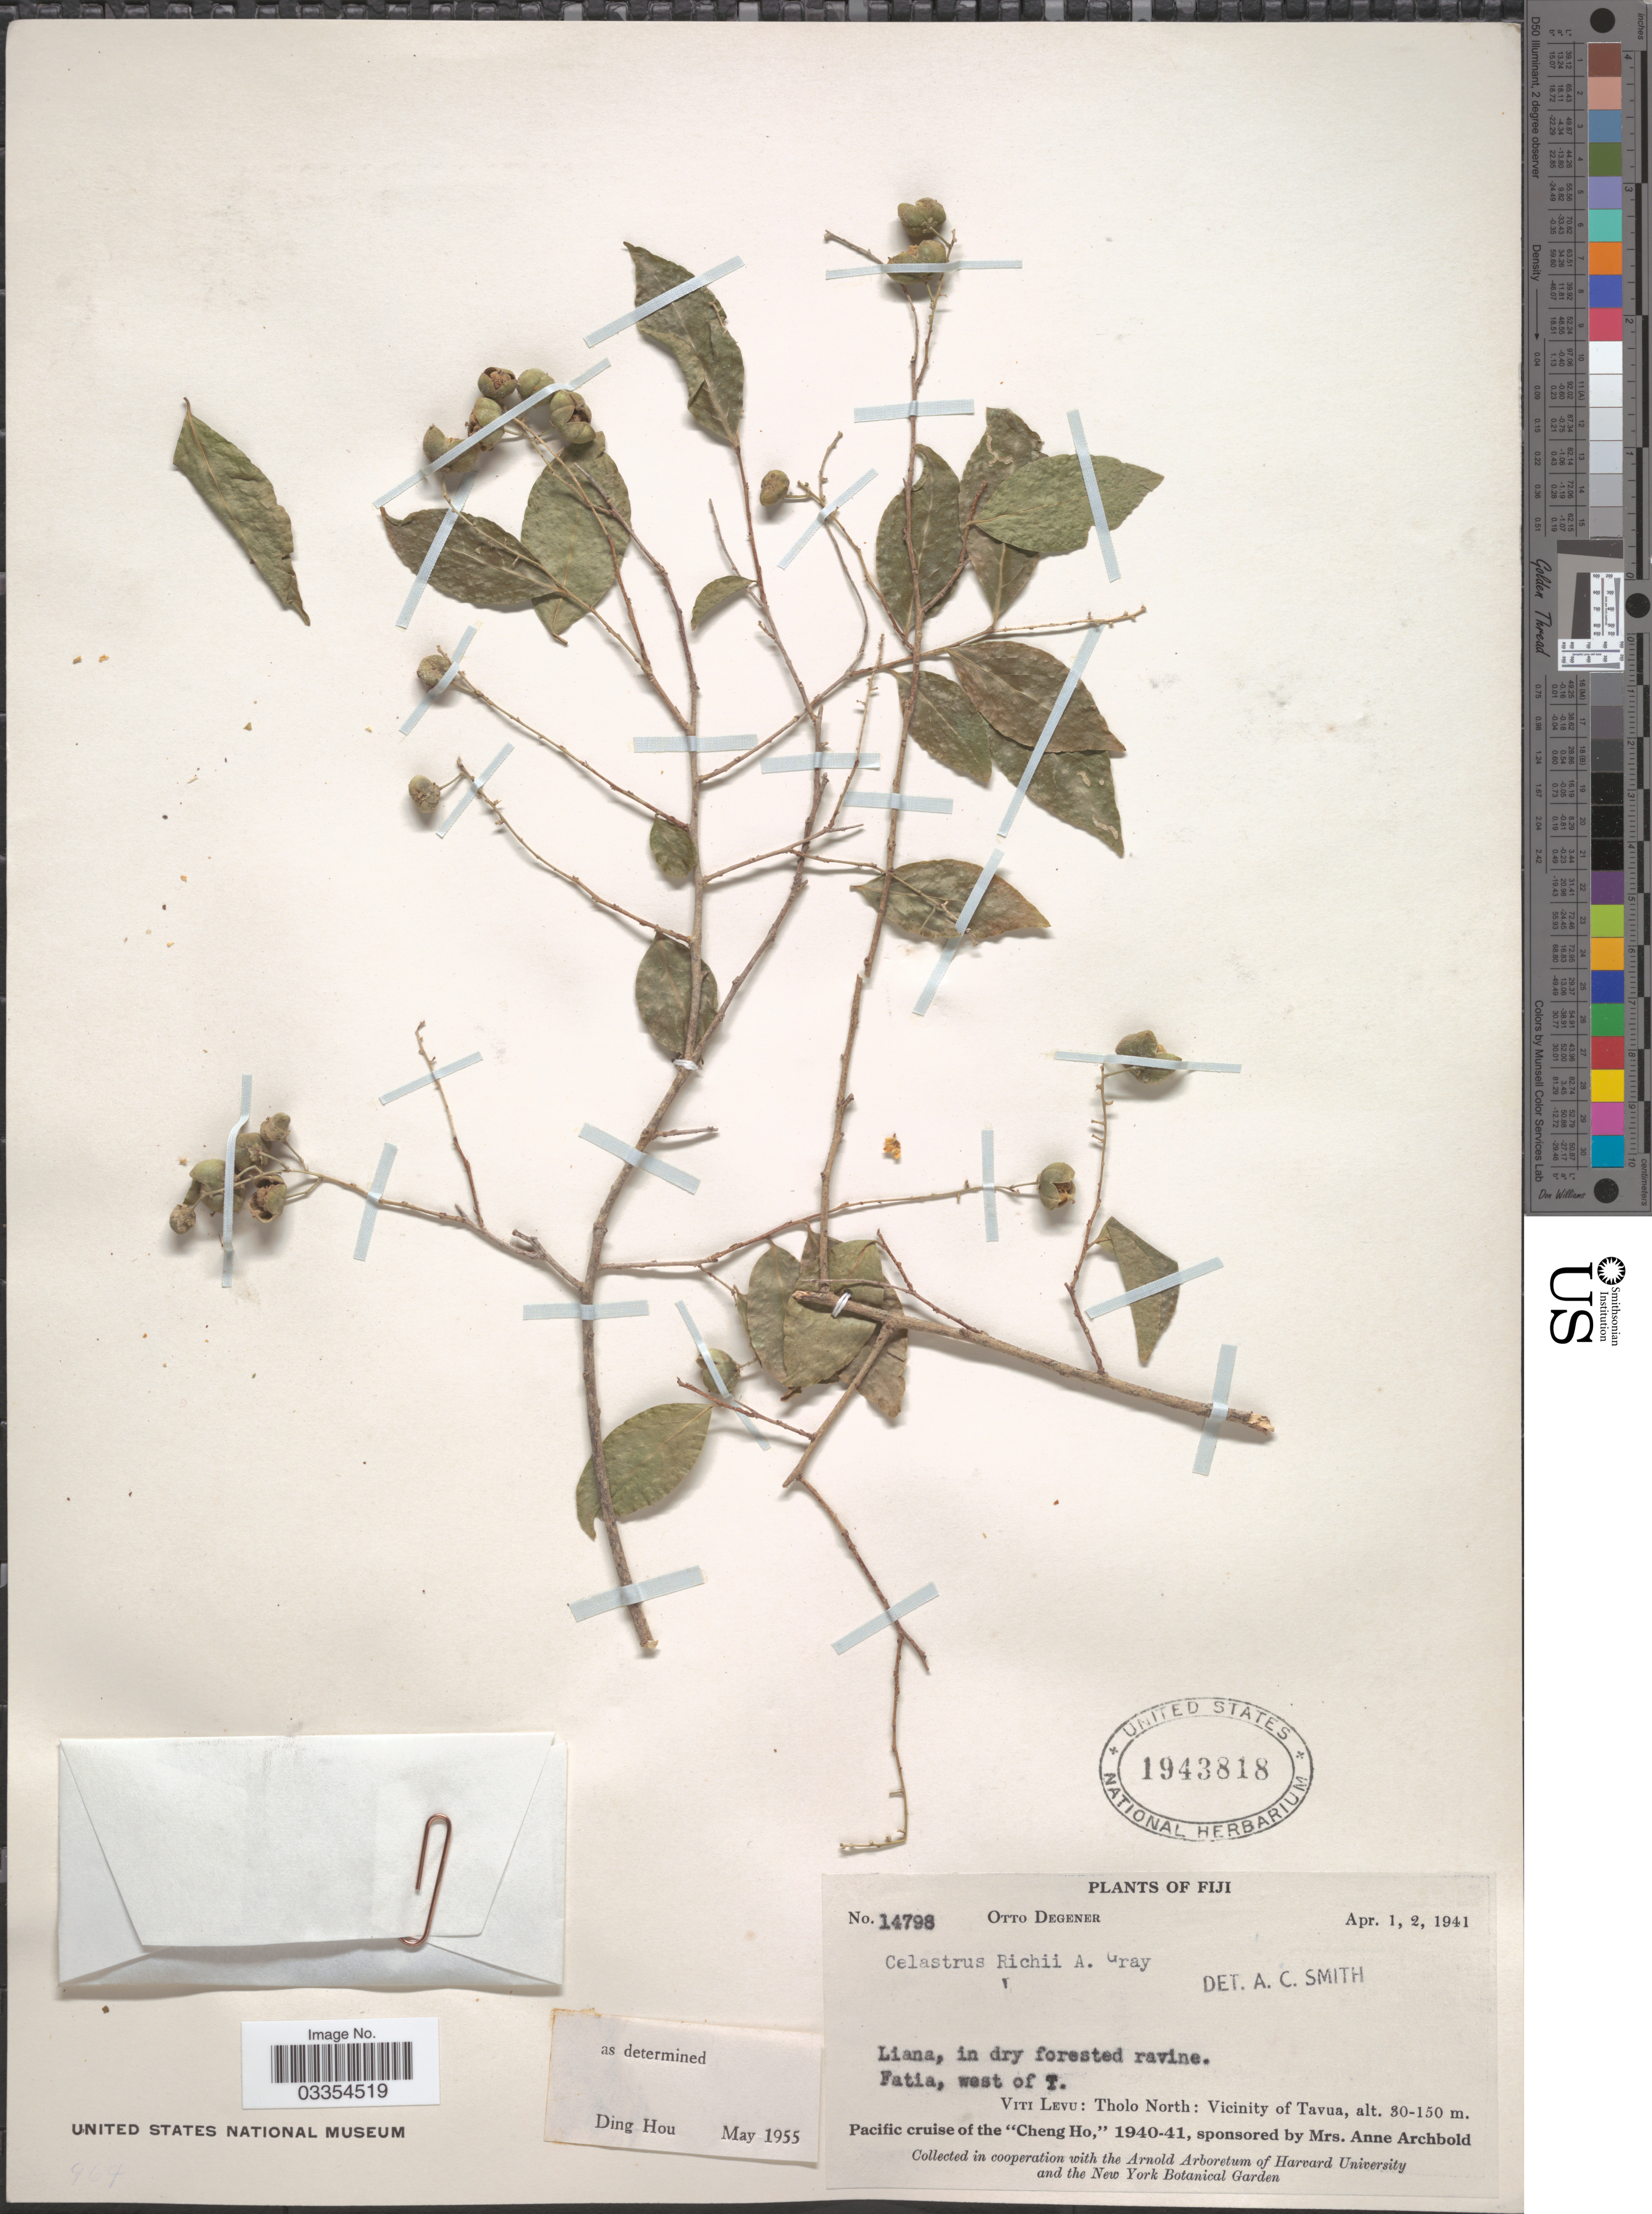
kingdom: Plantae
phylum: Tracheophyta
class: Magnoliopsida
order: Celastrales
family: Celastraceae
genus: Celastrus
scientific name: Celastrus richii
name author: A. Gray in Wilkes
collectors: O. Degener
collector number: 14798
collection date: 1941-04-01/1941-04-02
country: Fiji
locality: Fatia, west of T. Viti Levu: Tholo North: Vicinity of Tavua.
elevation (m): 30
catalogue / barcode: US 1943818